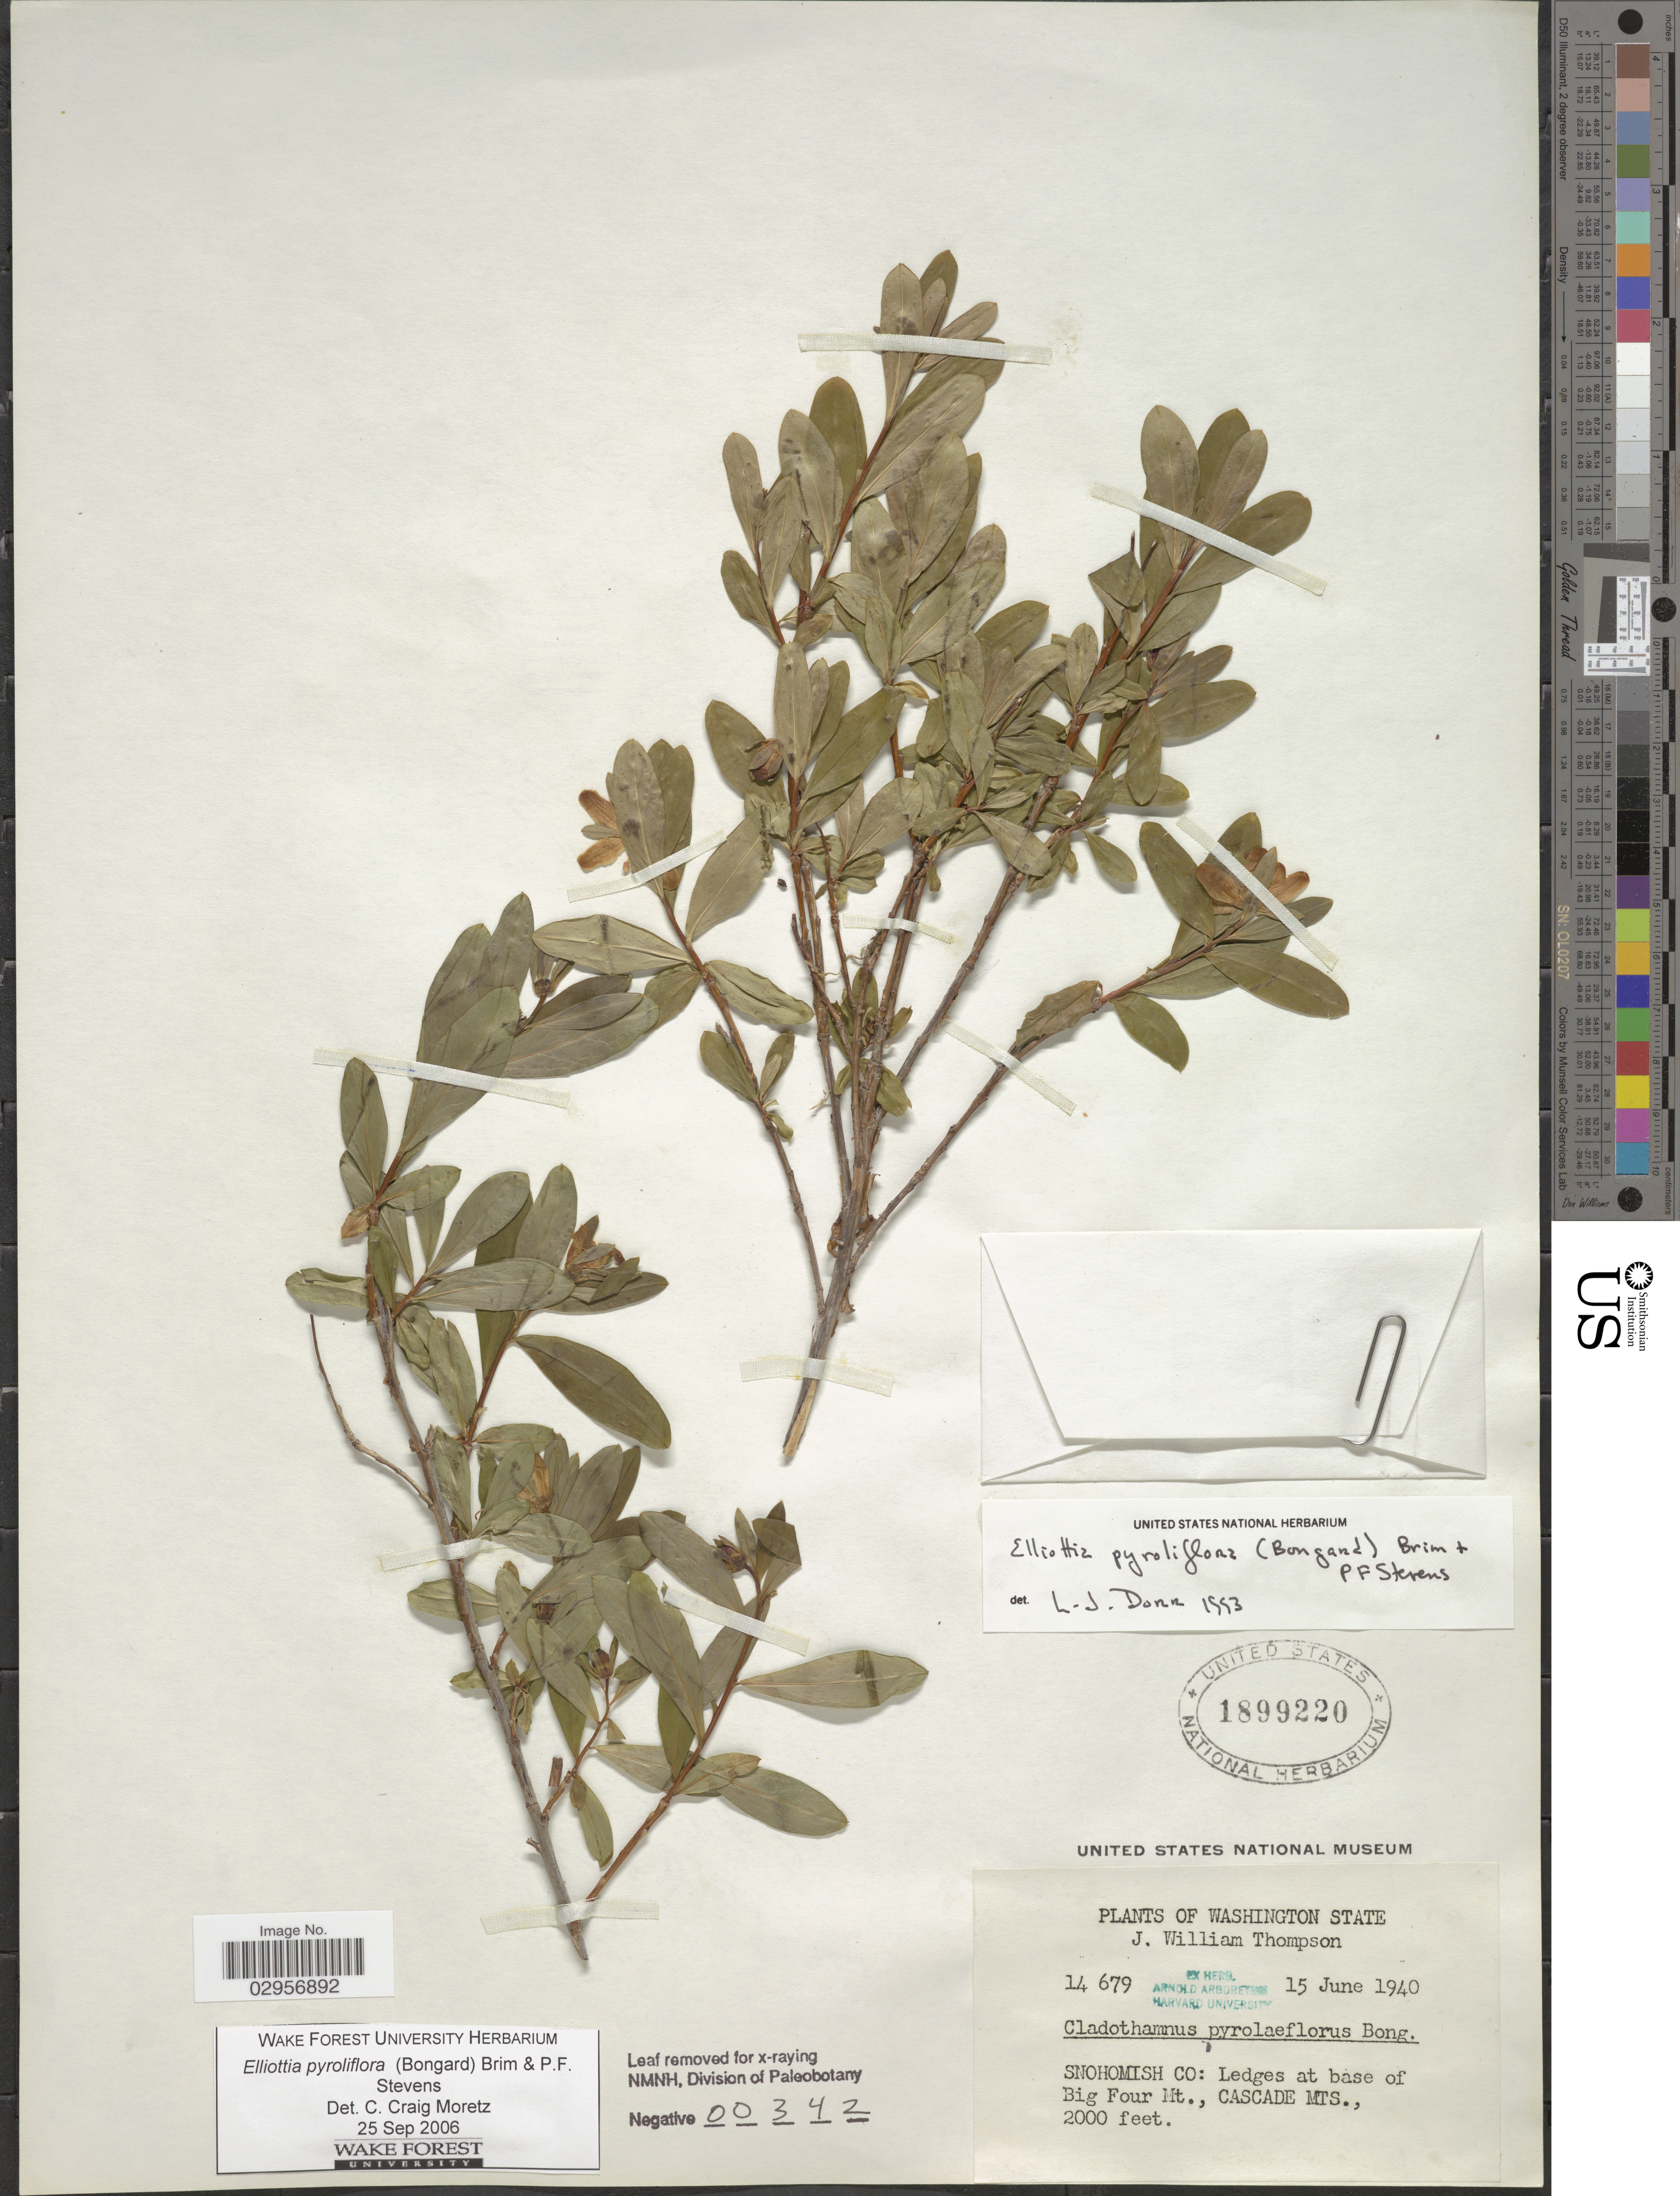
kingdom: Plantae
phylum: Tracheophyta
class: Magnoliopsida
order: Ericales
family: Ericaceae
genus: Elliottia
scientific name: Elliottia pyroliflora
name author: (Bong.) P.F. Stevens & Brim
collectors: J. W. Thompson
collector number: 14679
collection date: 1940-06-15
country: United States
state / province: Washington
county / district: Snohomish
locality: Snohomish Co: Ledges at base of Big Four Mt., Cascade Mts.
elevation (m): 610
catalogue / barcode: US 1899220